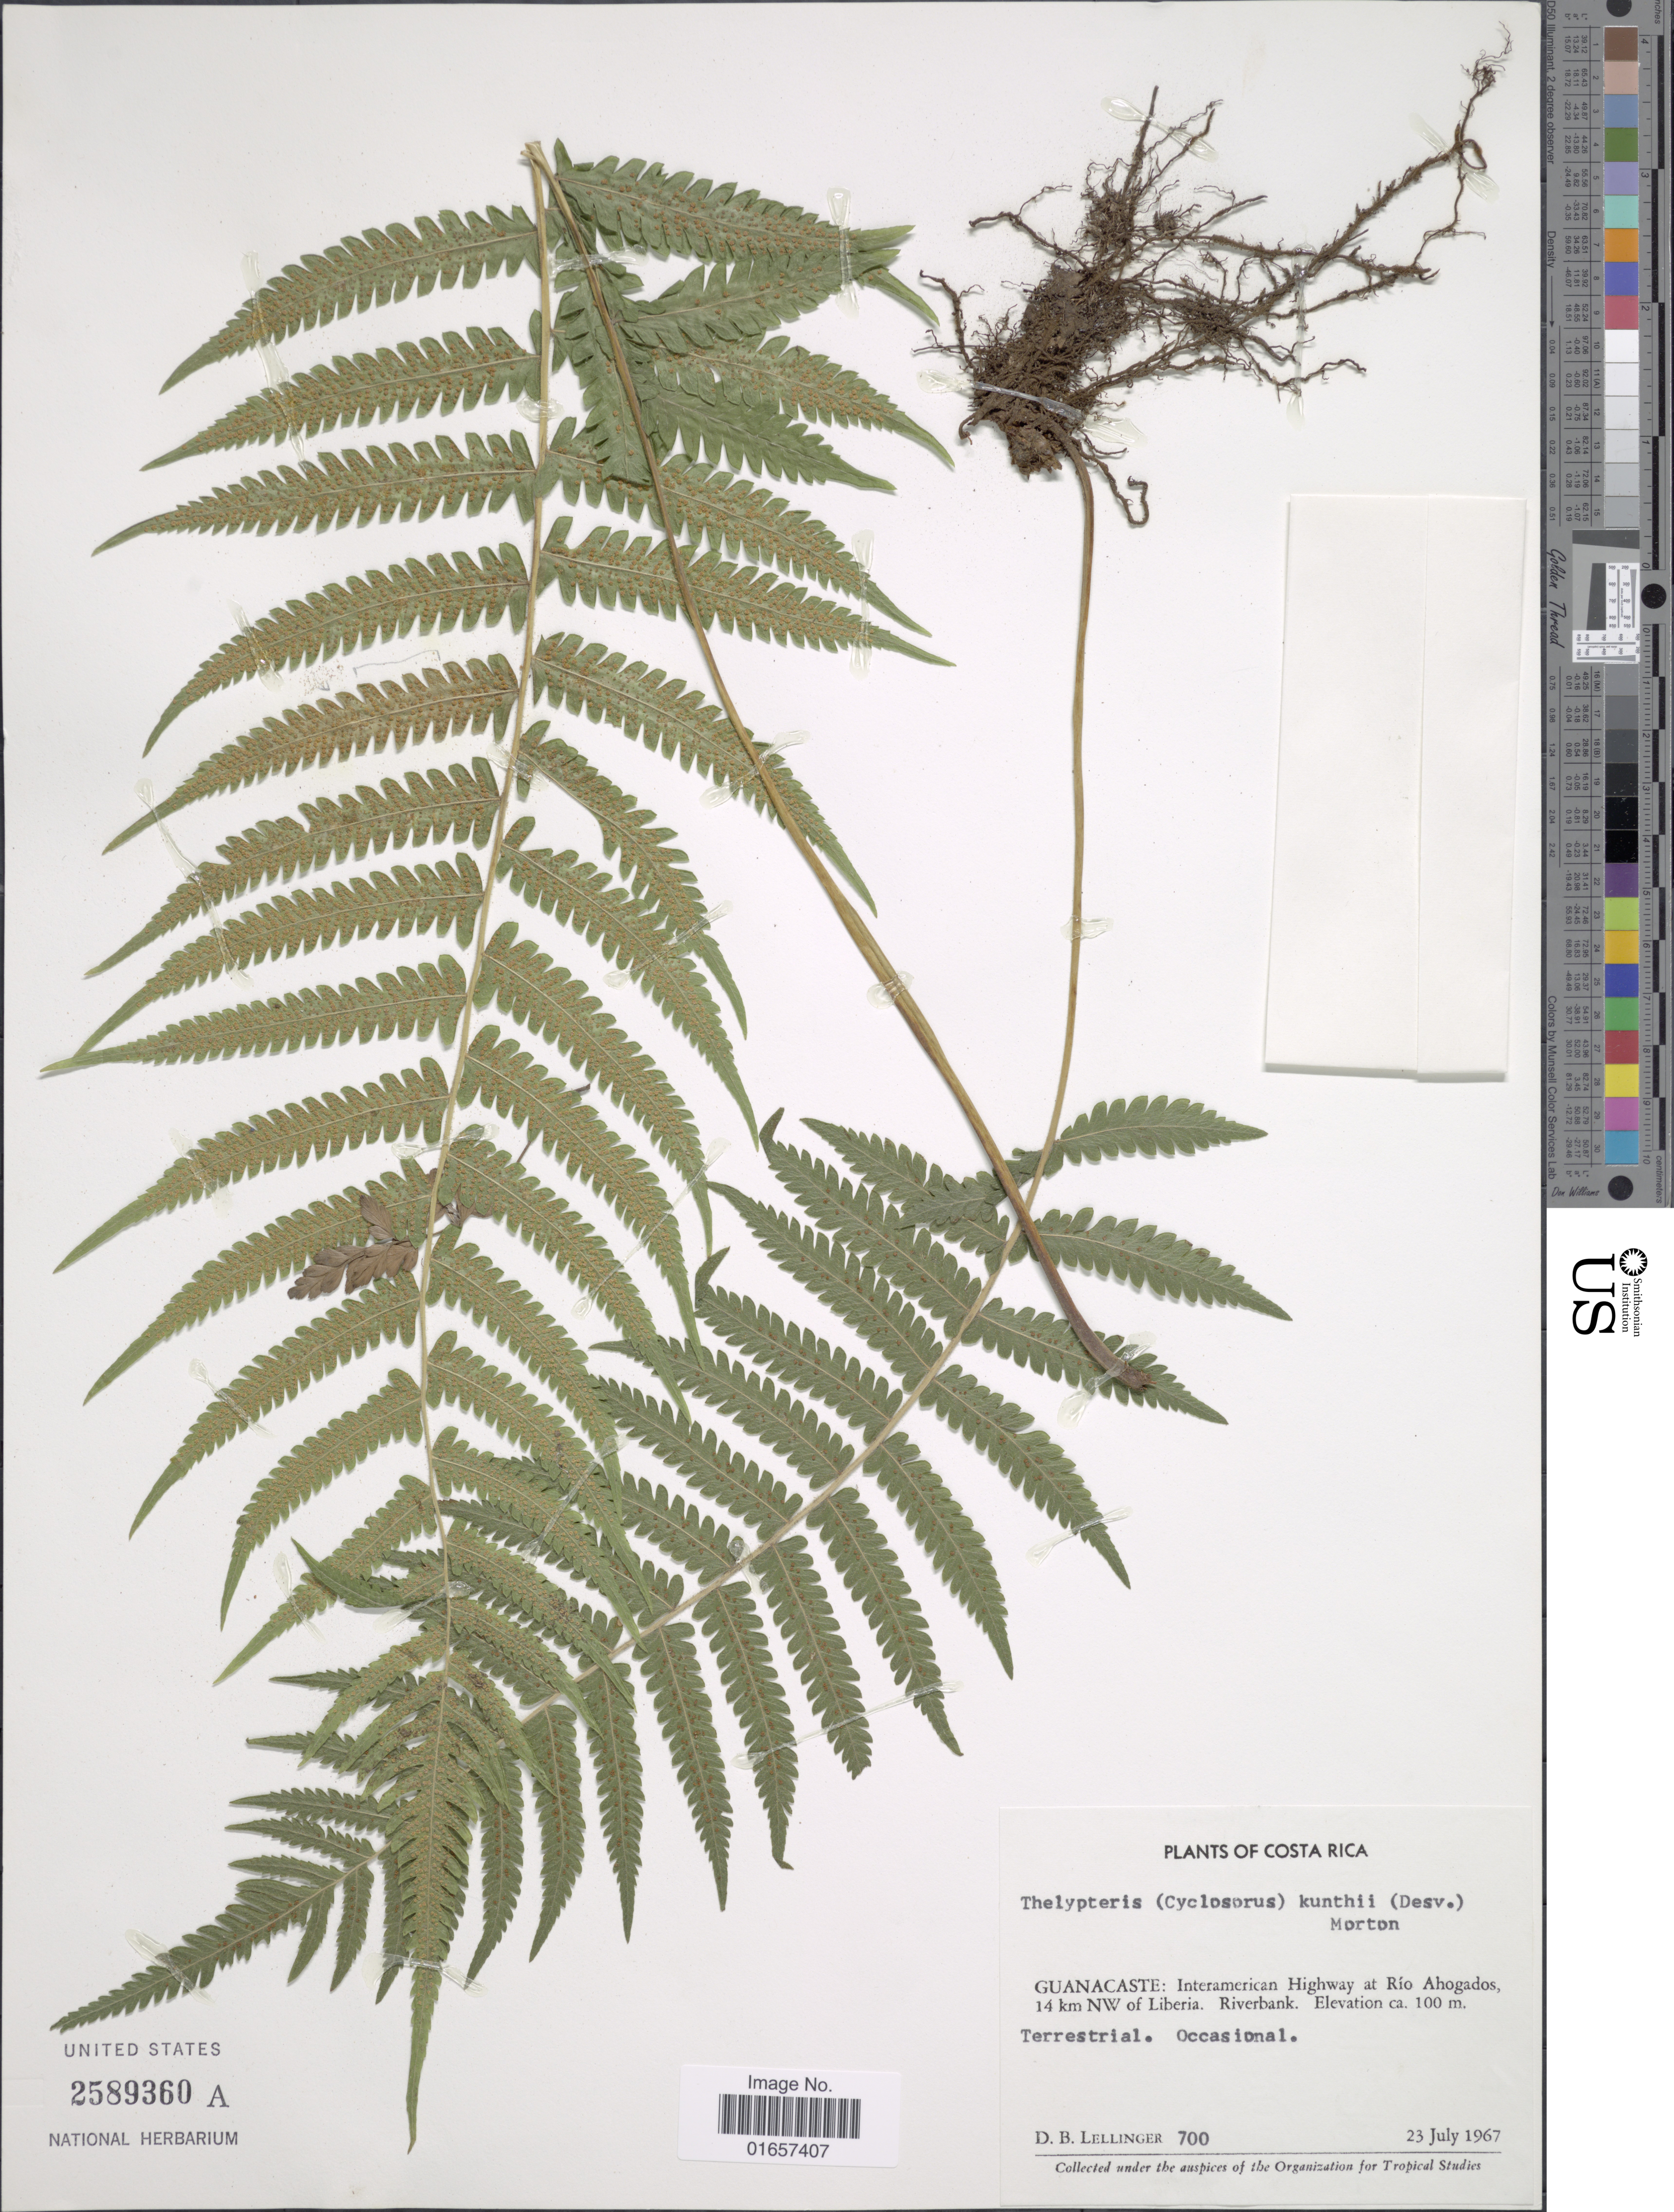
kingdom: Plantae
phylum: Tracheophyta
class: Polypodiopsida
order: Polypodiales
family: Thelypteridaceae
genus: Christella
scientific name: Christella kunthii comb. ined.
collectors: D. B. Lellinger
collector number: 700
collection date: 1967-07-23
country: Costa Rica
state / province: Guanacaste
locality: Costa Rica, Interamerican Highway at Río Ahogados, 14 km NW of Liberia. Riverbank.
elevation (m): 100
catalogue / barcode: US 2589360A